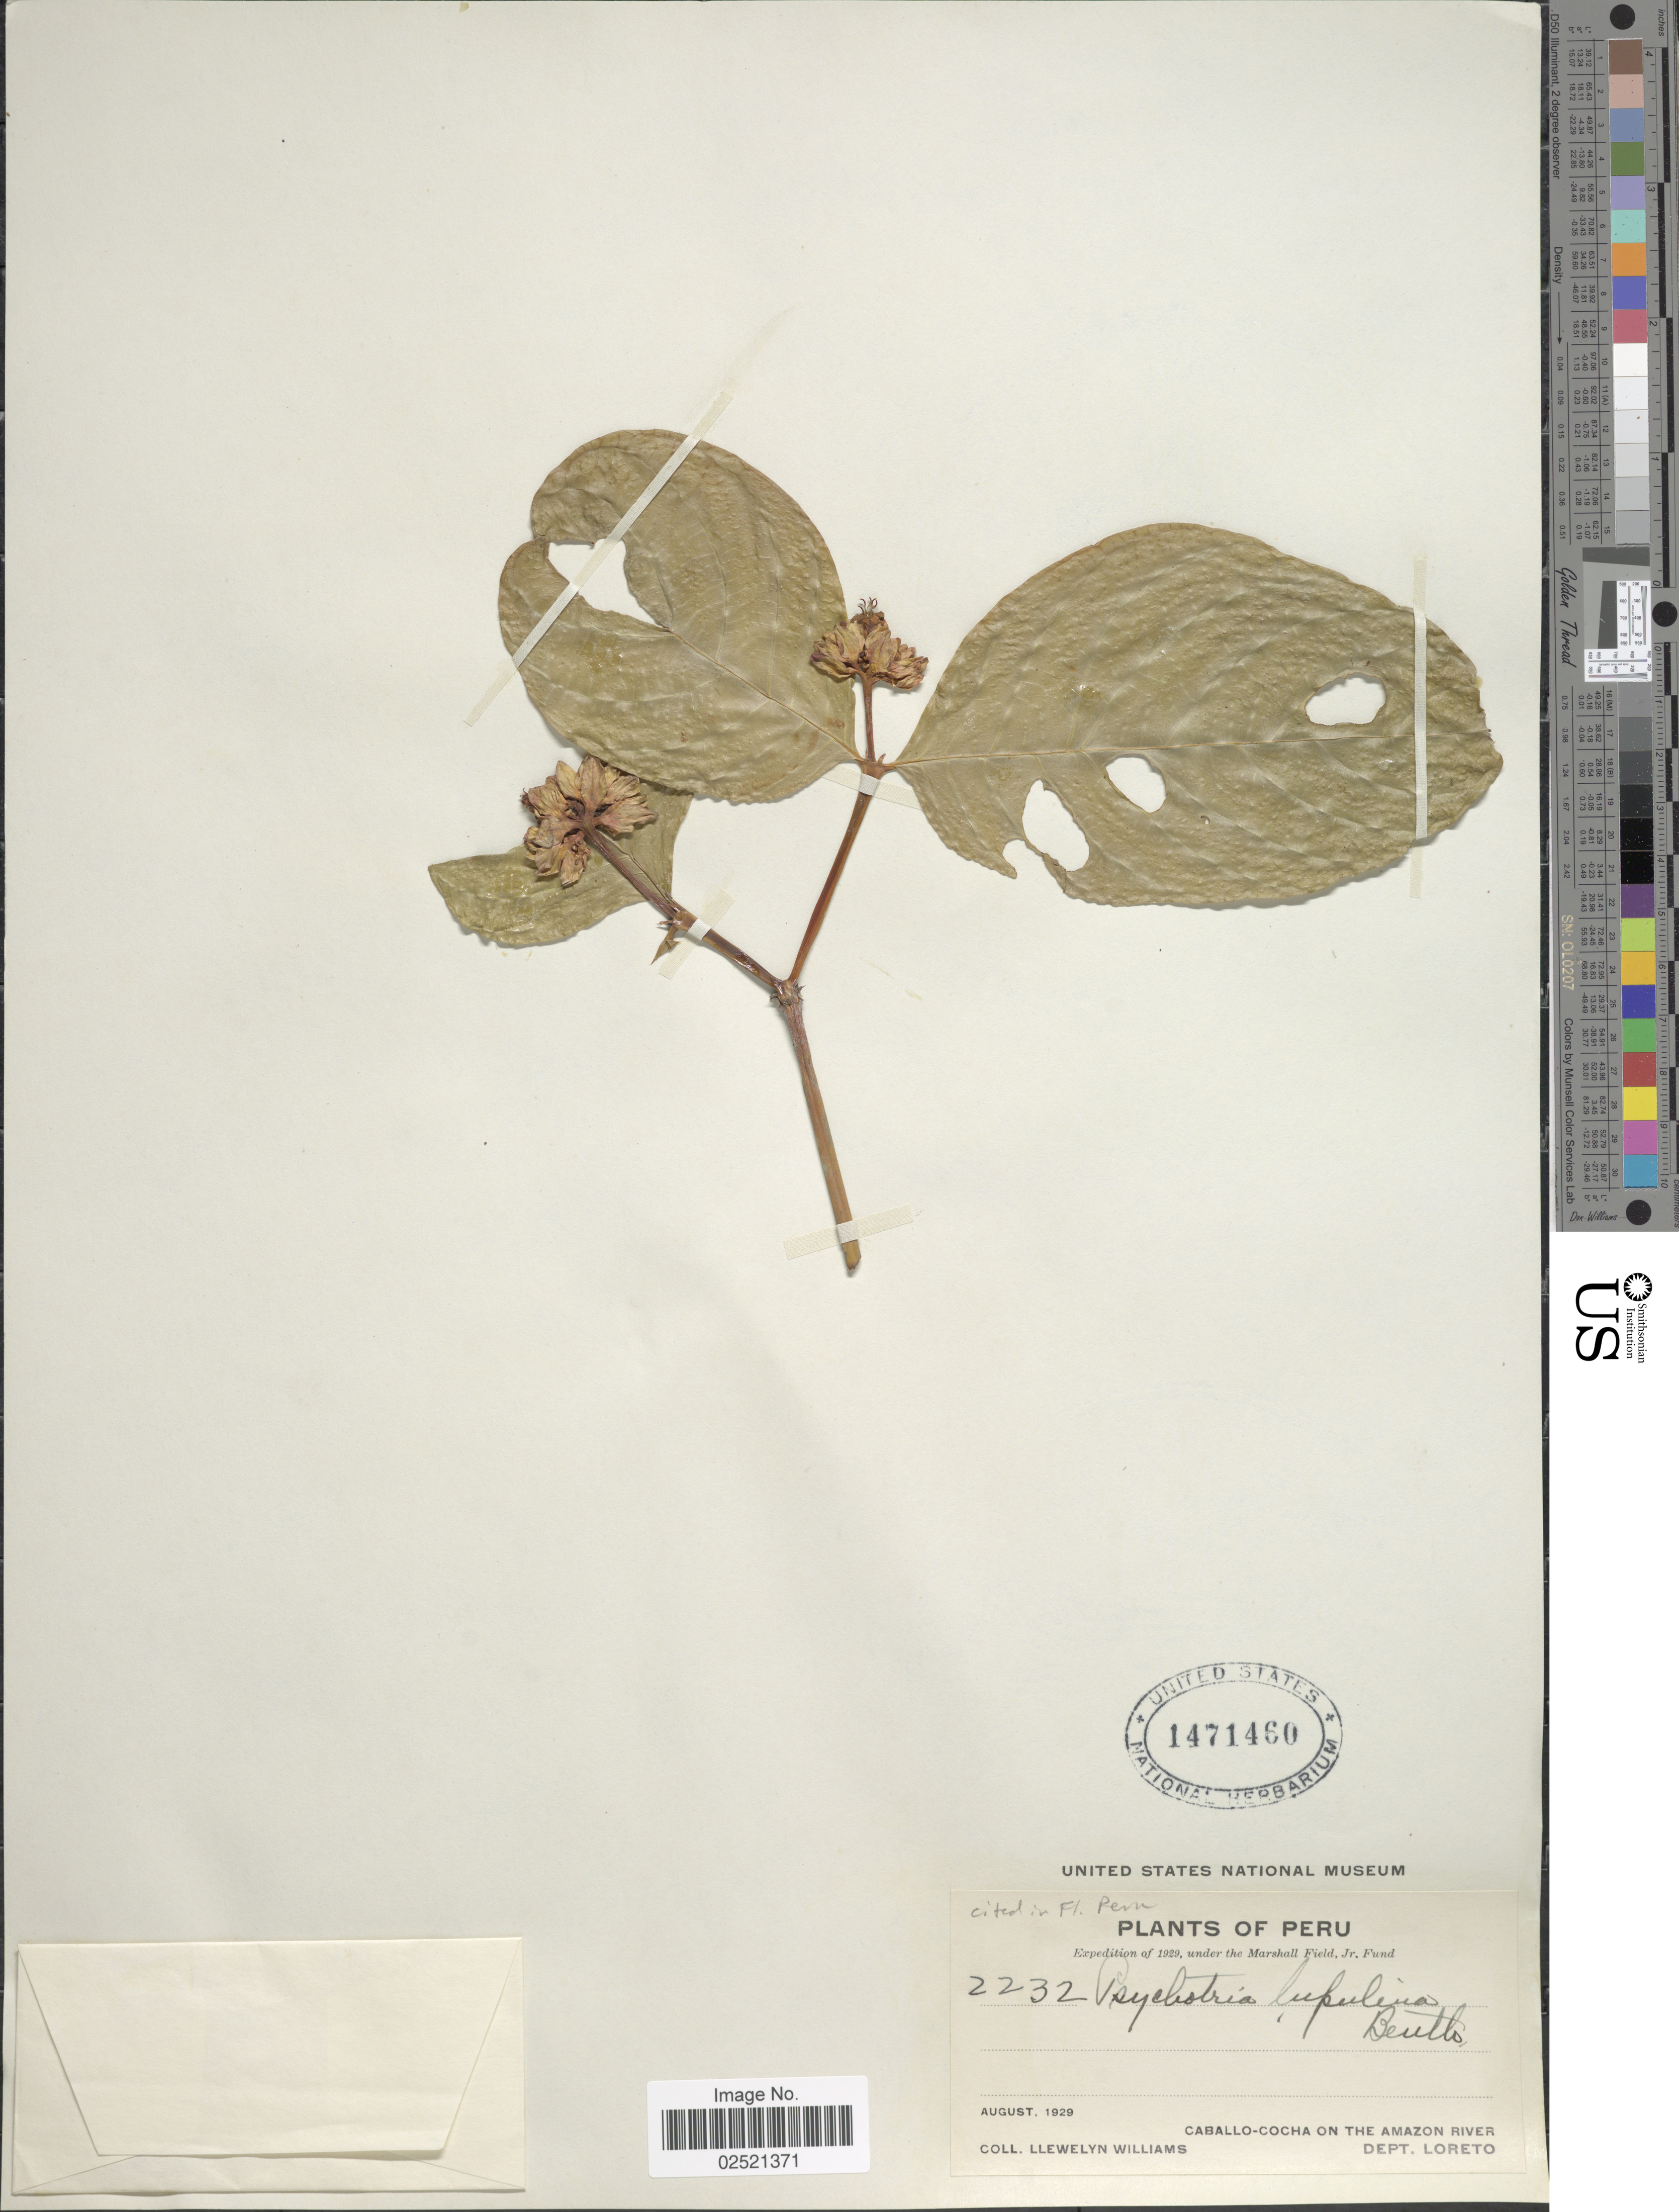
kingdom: Plantae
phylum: Tracheophyta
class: Magnoliopsida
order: Gentianales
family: Rubiaceae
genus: Psychotria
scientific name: Psychotria lupulina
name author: Benth.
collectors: Ll. Williams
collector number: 2232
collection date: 1929-08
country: Peru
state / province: Loreto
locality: Caballo-Cocha on the Amazon River.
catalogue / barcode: US 1471460